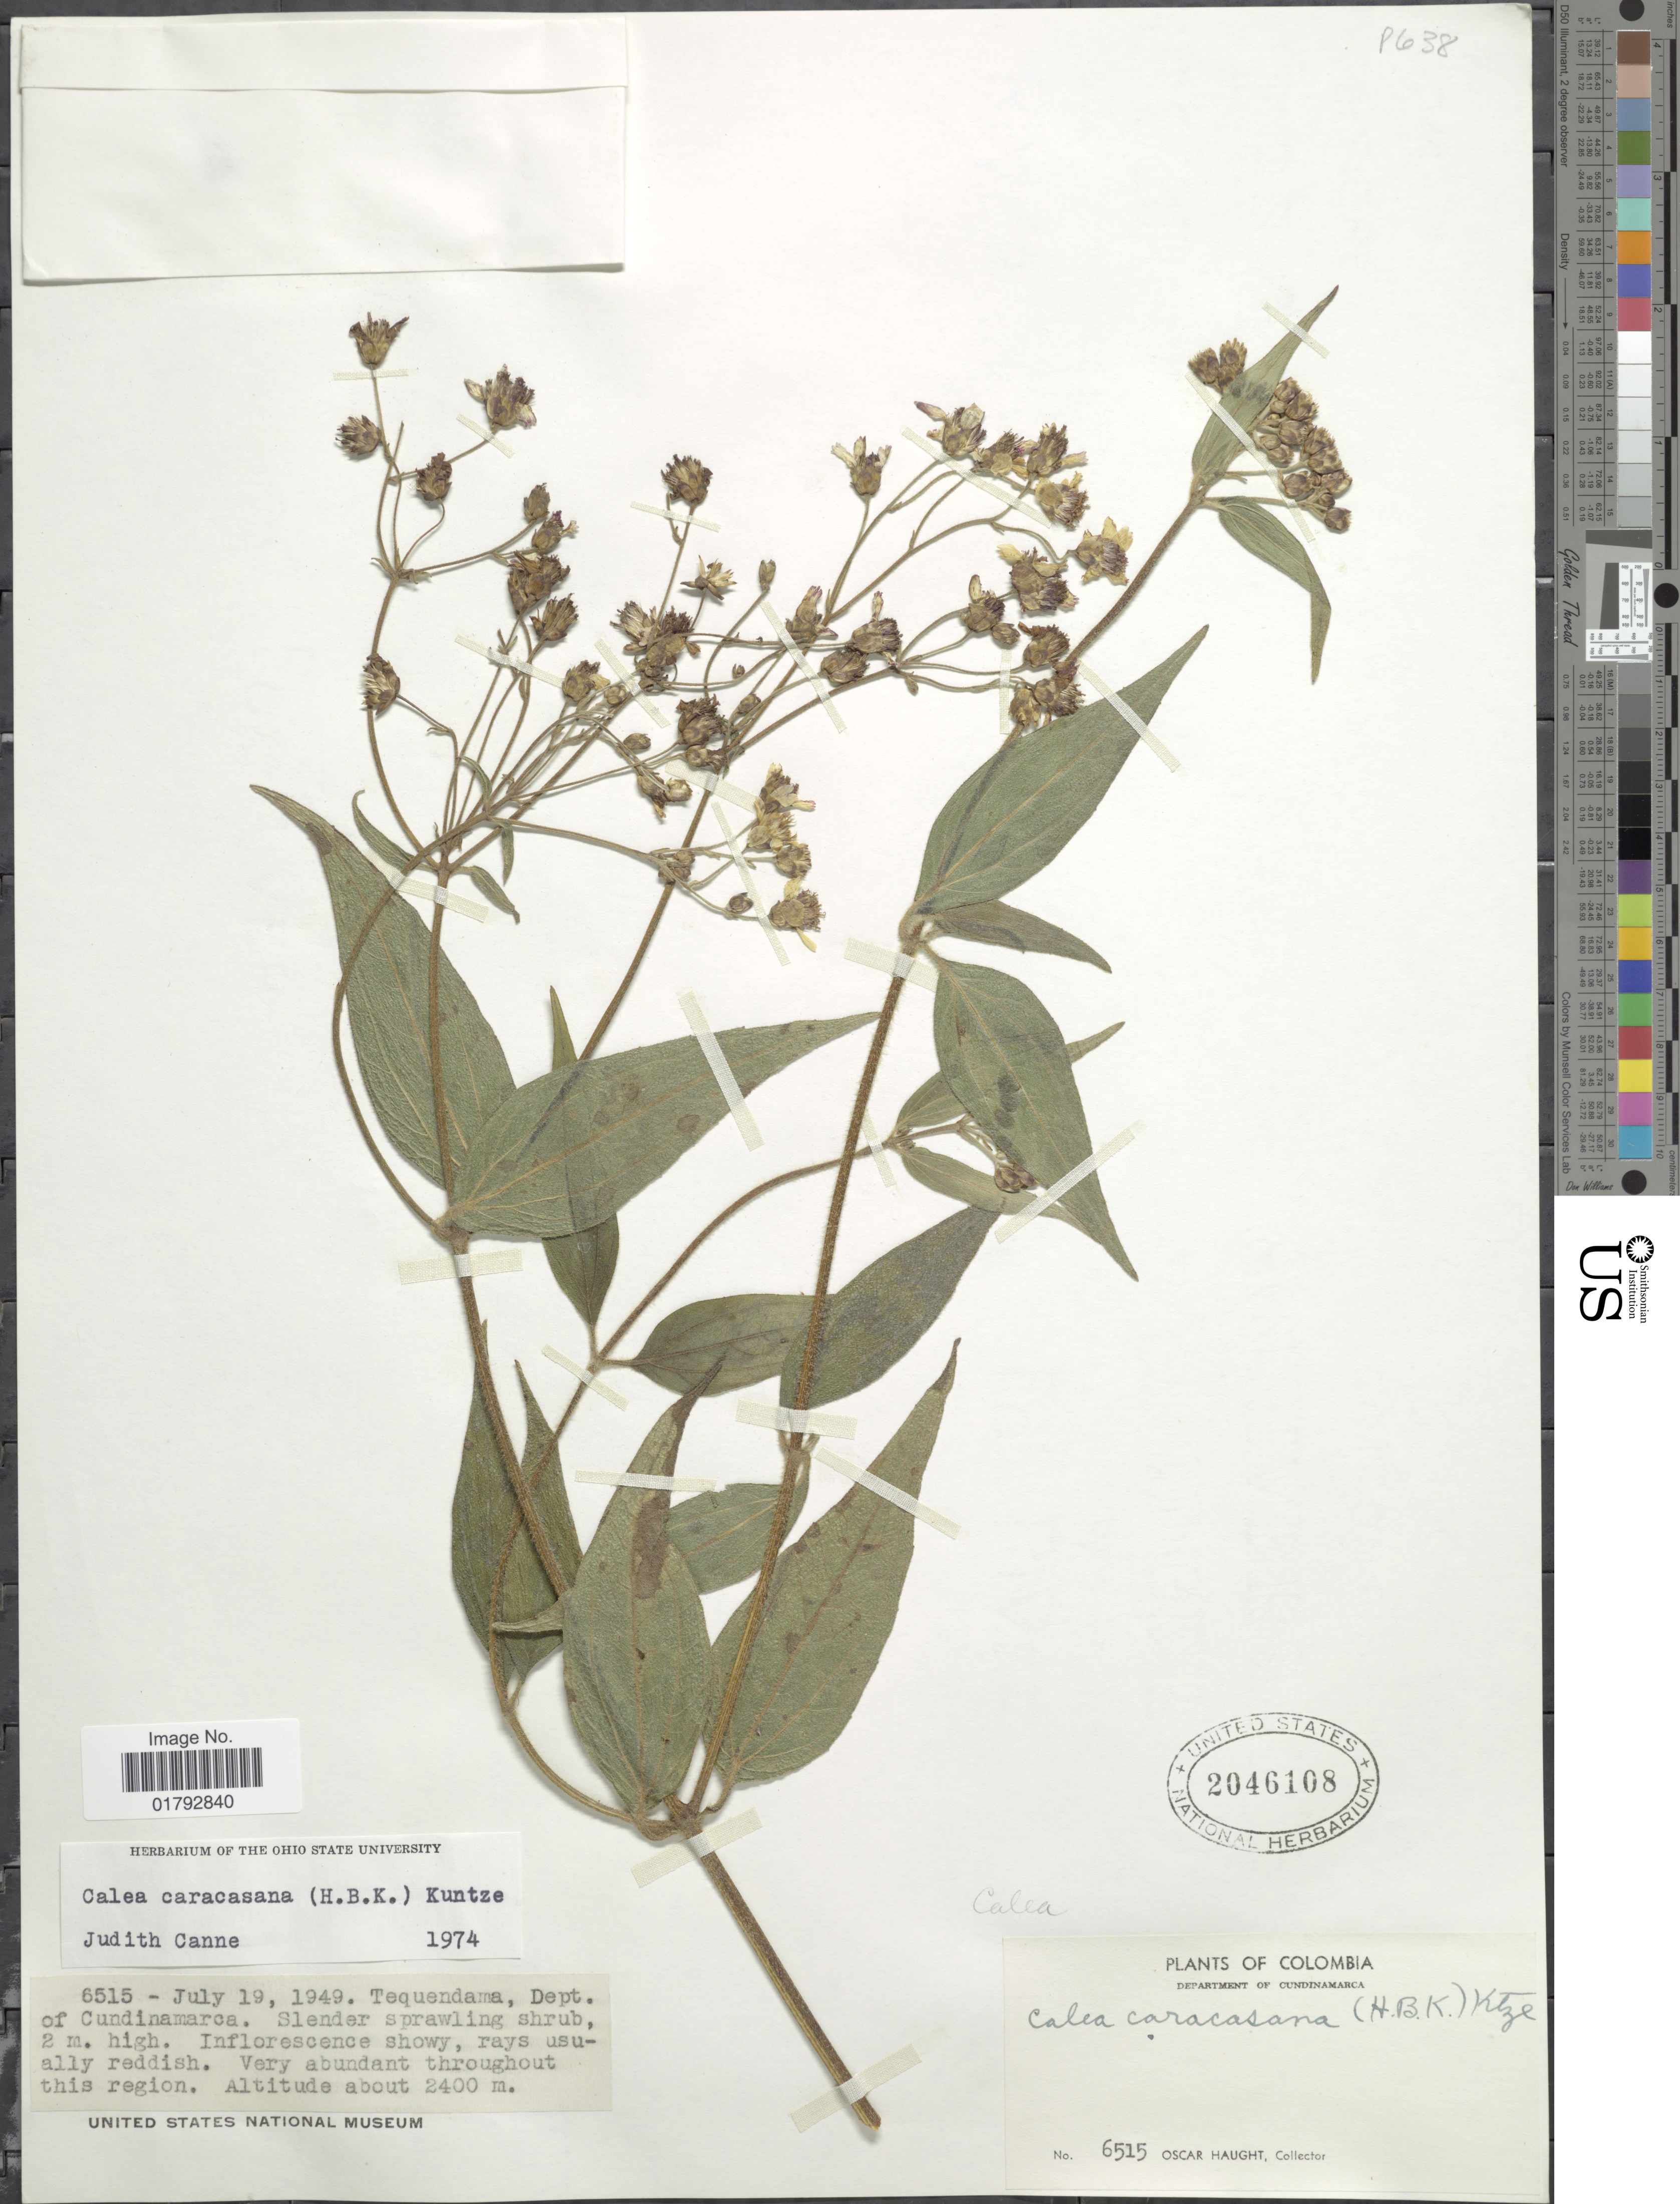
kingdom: Plantae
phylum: Tracheophyta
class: Magnoliopsida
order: Asterales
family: Asteraceae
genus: Alloispermum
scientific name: Alloispermum caracasanum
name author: (Kunth) H. Rob.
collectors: O. L. Haught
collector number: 6515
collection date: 1949-07-19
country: Colombia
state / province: Cundinamarca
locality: Tequendama, Dept. of Cundinamarca.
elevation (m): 2400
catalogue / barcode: US 2046108